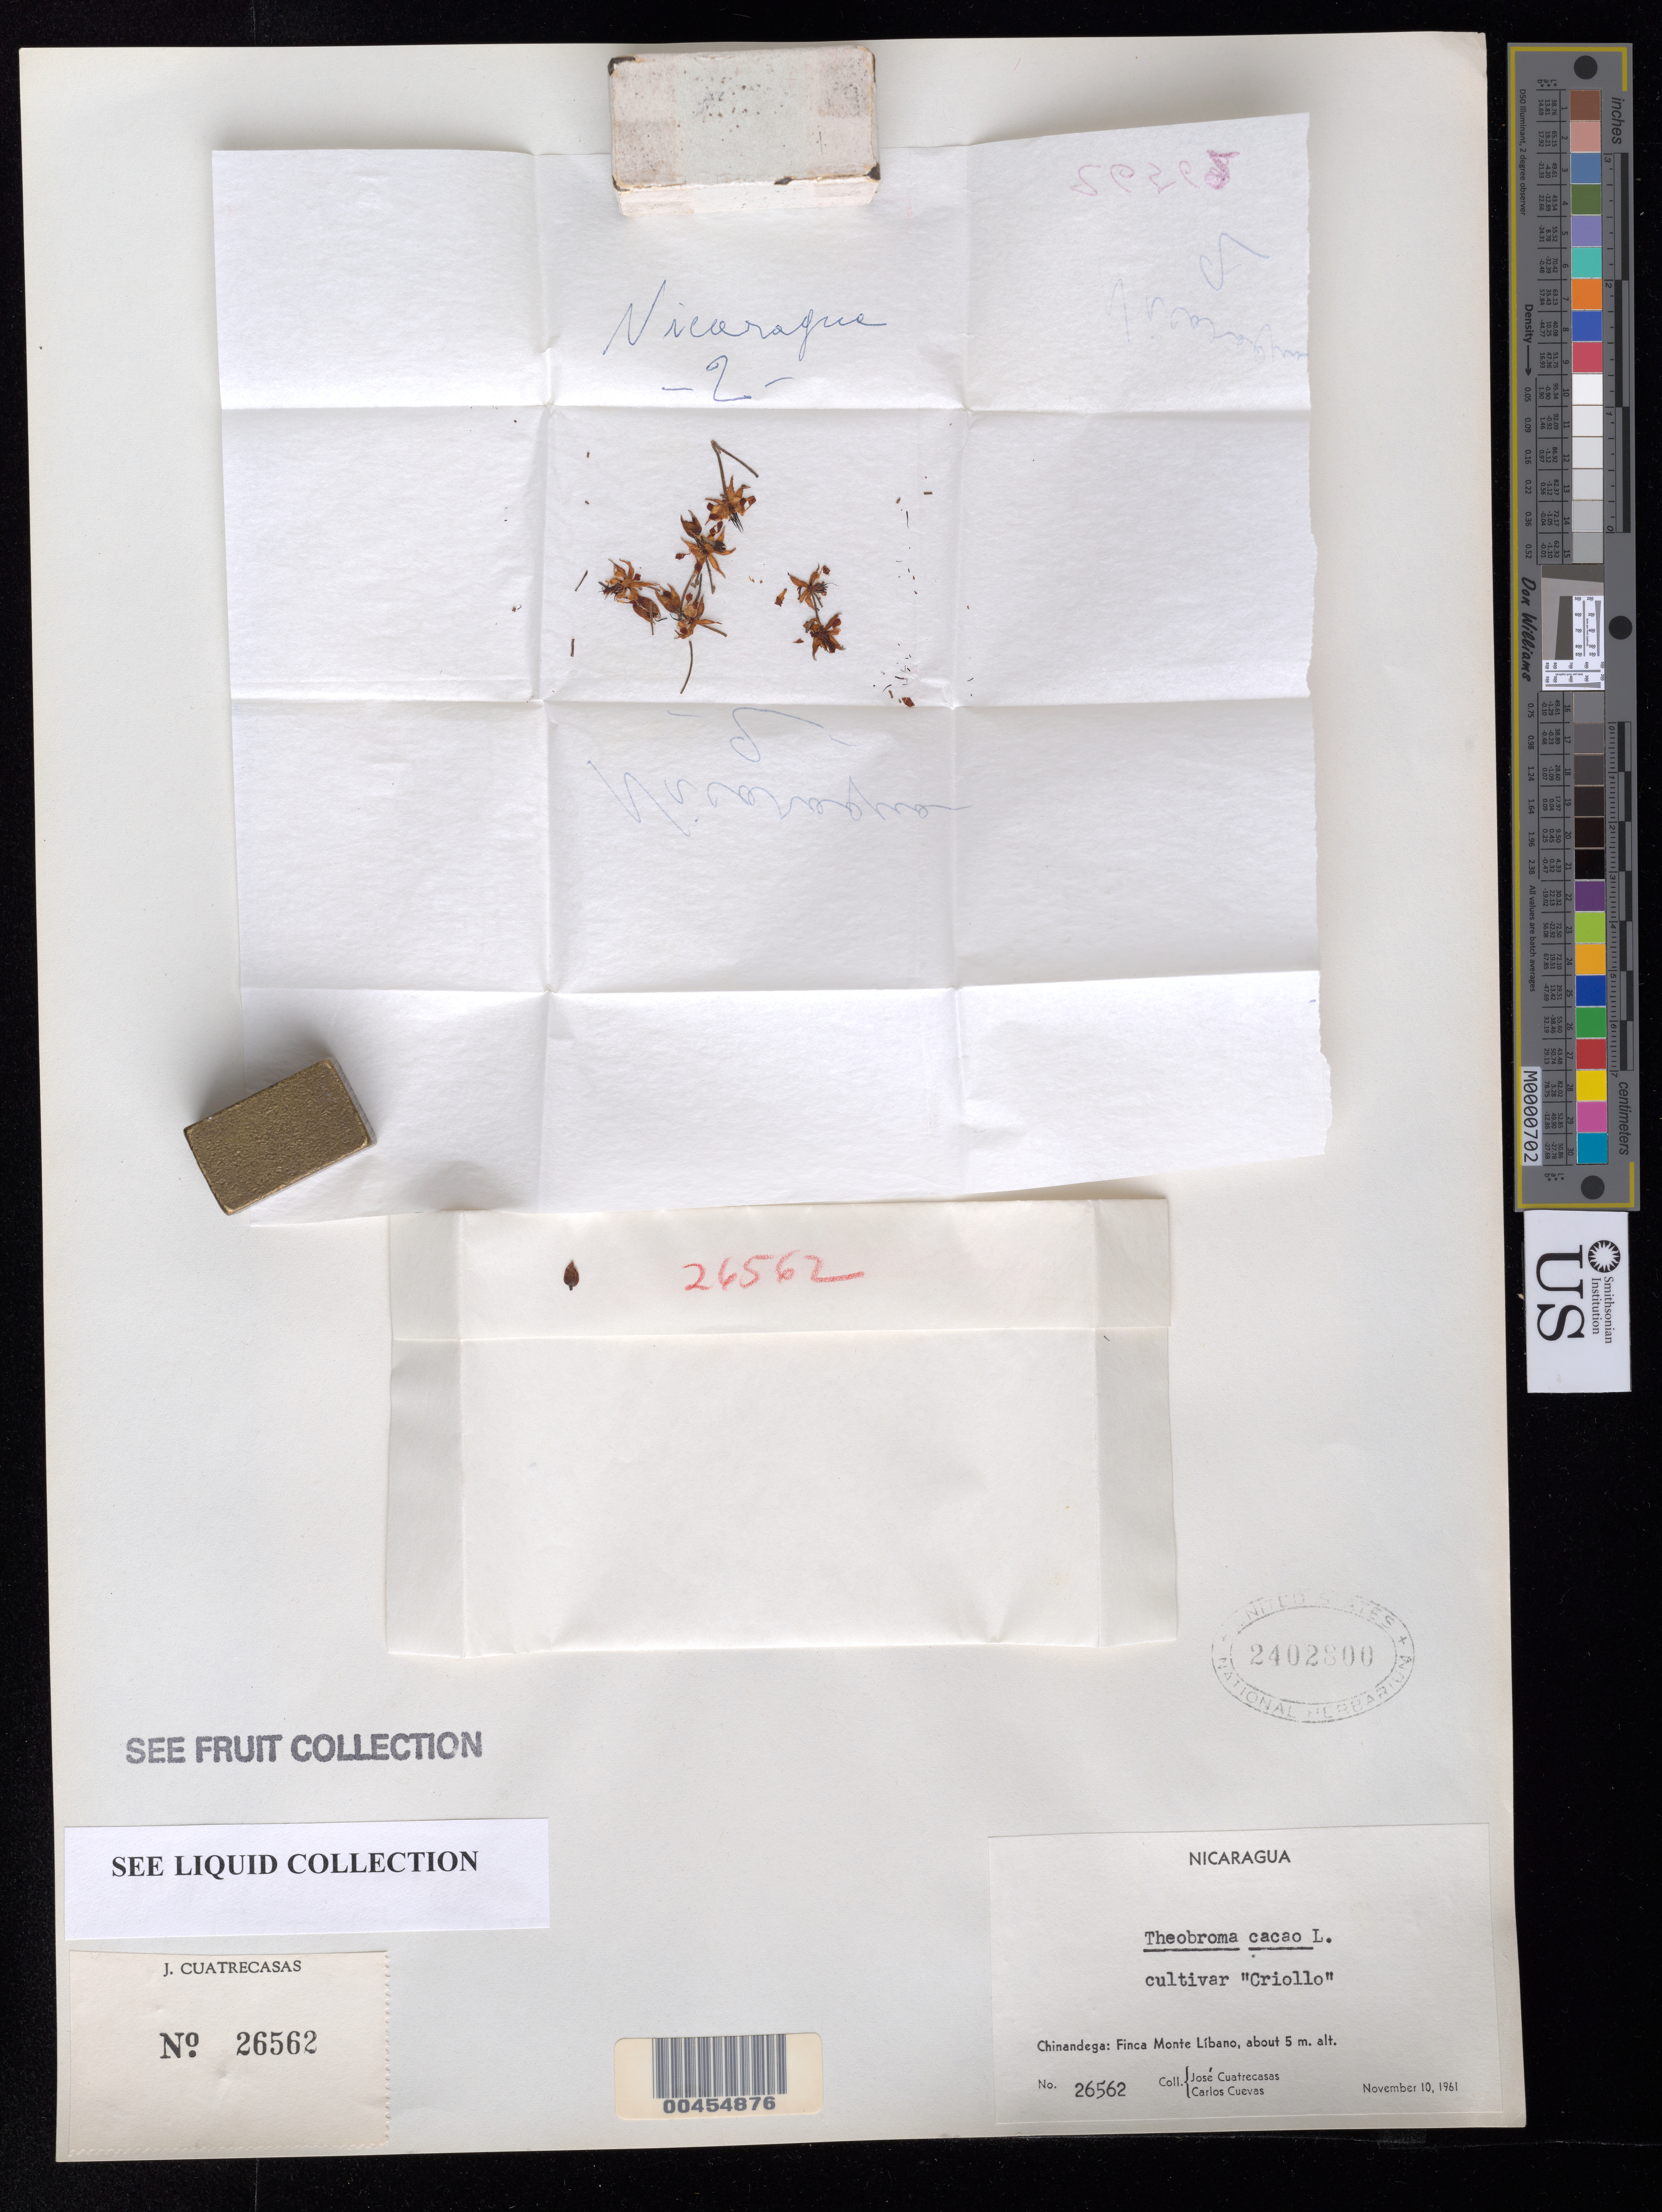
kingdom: Plantae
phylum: Tracheophyta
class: Magnoliopsida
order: Malvales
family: Malvaceae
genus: Theobroma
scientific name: Theobroma cacao 'Criollo'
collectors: J. Cuatrecasas & C. Cuevas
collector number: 26562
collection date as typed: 10 Nov 1961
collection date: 1961-11-10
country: Nicaragua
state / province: Chinandega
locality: Finca Monte Libano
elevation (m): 5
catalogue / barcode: US 2402800